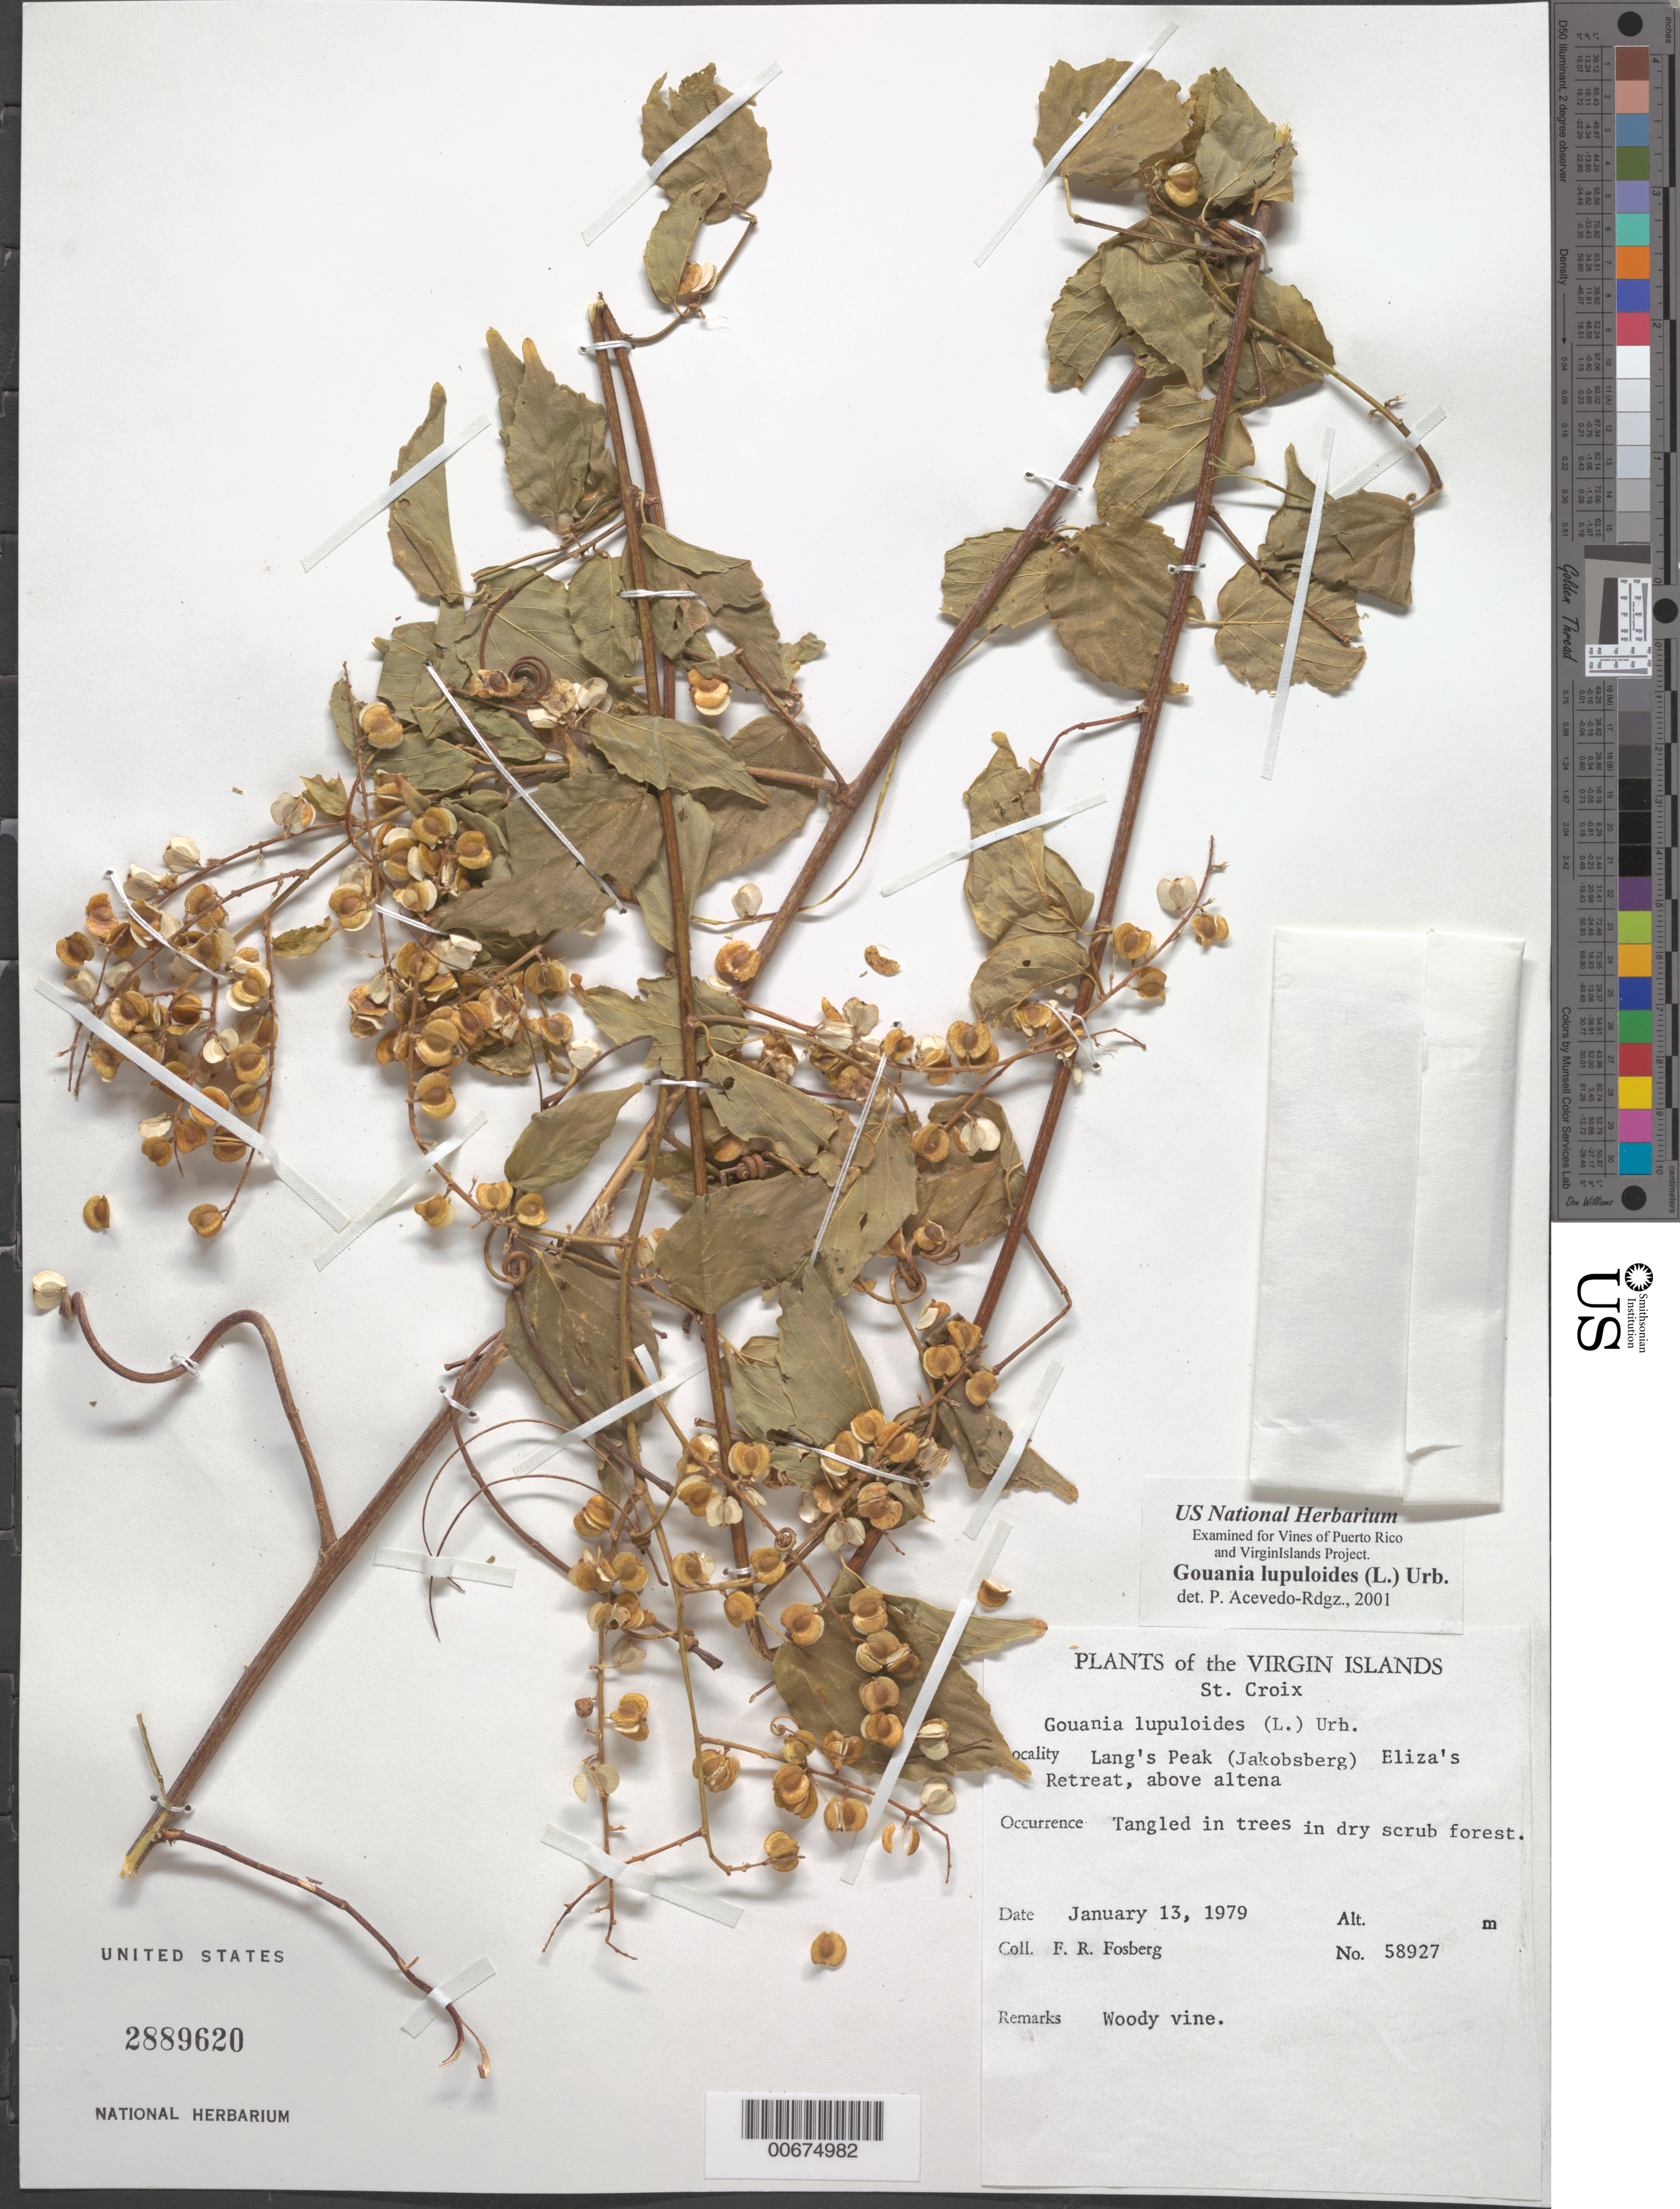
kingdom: Plantae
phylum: Tracheophyta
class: Magnoliopsida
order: Rosales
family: Rhamnaceae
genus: Gouania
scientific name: Gouania lupuloides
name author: (L.) Urb.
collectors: F. R. Fosberg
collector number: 58927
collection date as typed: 13 Jan 1979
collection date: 1979-01-13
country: U.S. Virgin Islands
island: St. Croix I.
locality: Lang's Peak (Jakobsberg), Eliza's Retreat, above Altena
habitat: Tangled in trees in dry scrub forest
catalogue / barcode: US 2889620